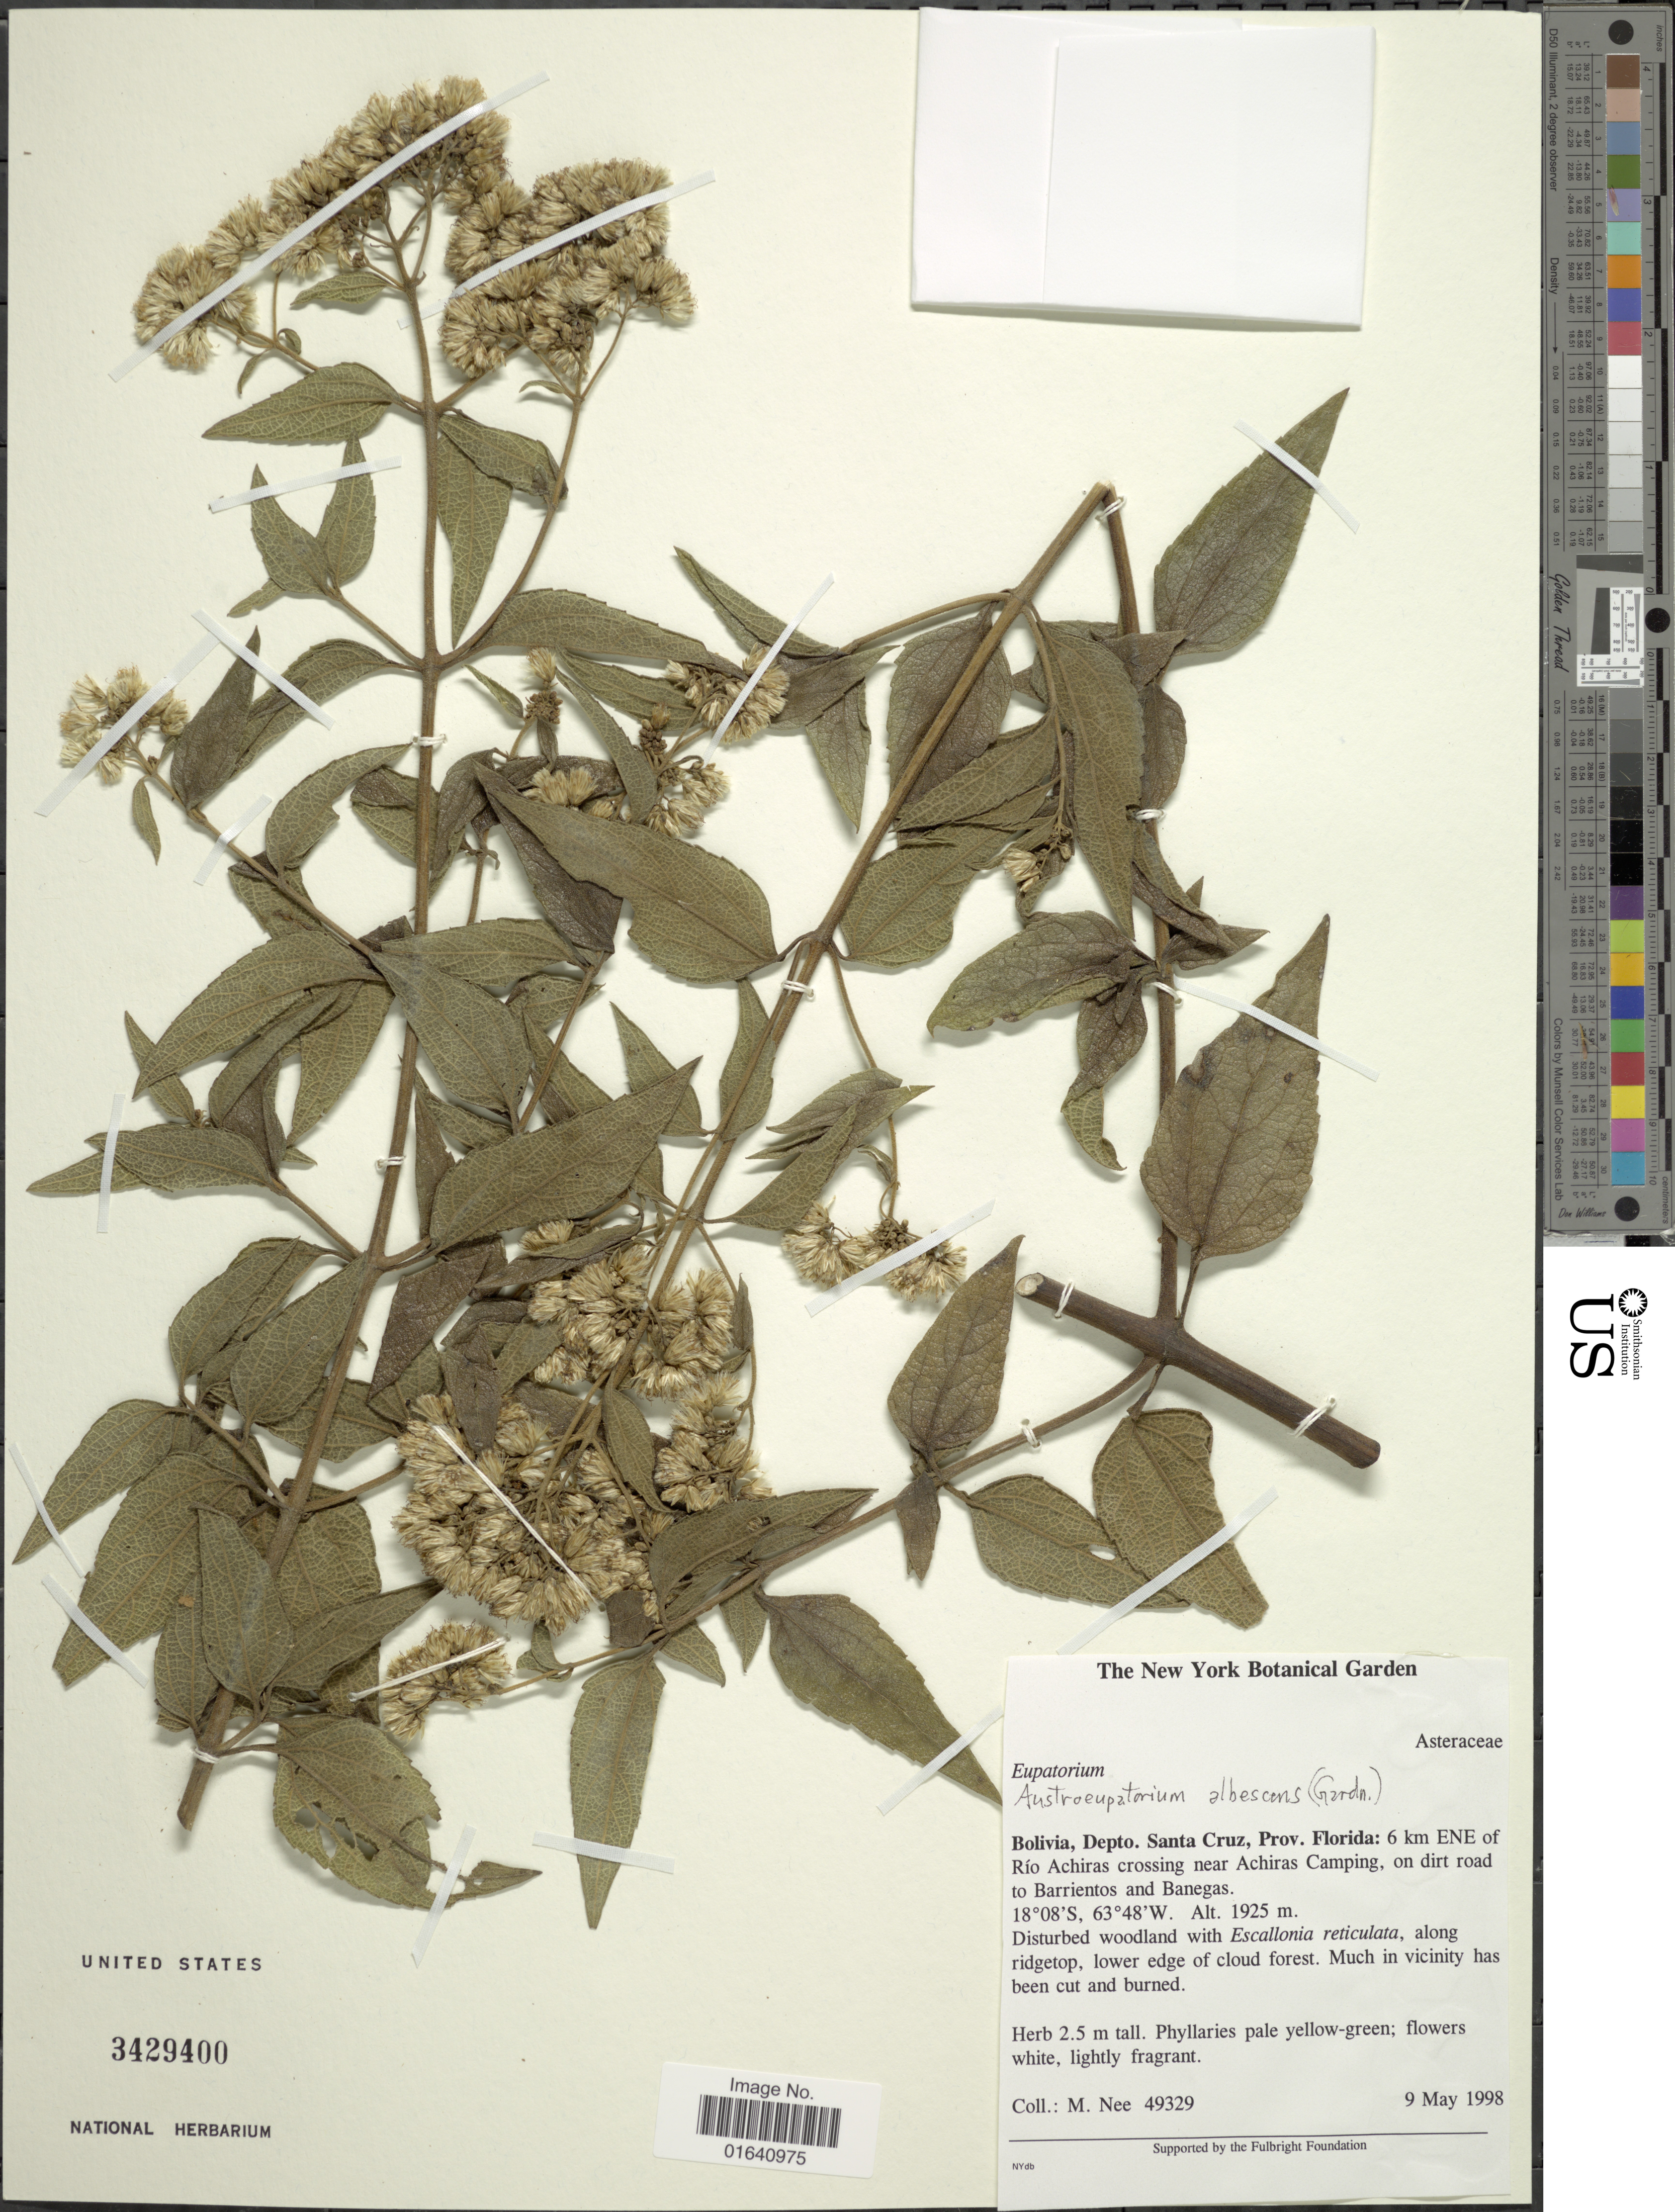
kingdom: Plantae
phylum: Tracheophyta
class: Magnoliopsida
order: Asterales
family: Asteraceae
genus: Austroeupatorium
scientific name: Austroeupatorium albescens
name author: Gardner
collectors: M. Nee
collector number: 49329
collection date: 1998-05-09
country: Bolivia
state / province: Santa Cruz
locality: Depto. Santa Cruz, prov. Florida: 6 km ENE of Río Achiras crossing near Achiras Camping, on dirt road to Barrientos and Banegas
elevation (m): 1925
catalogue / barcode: US 3429400